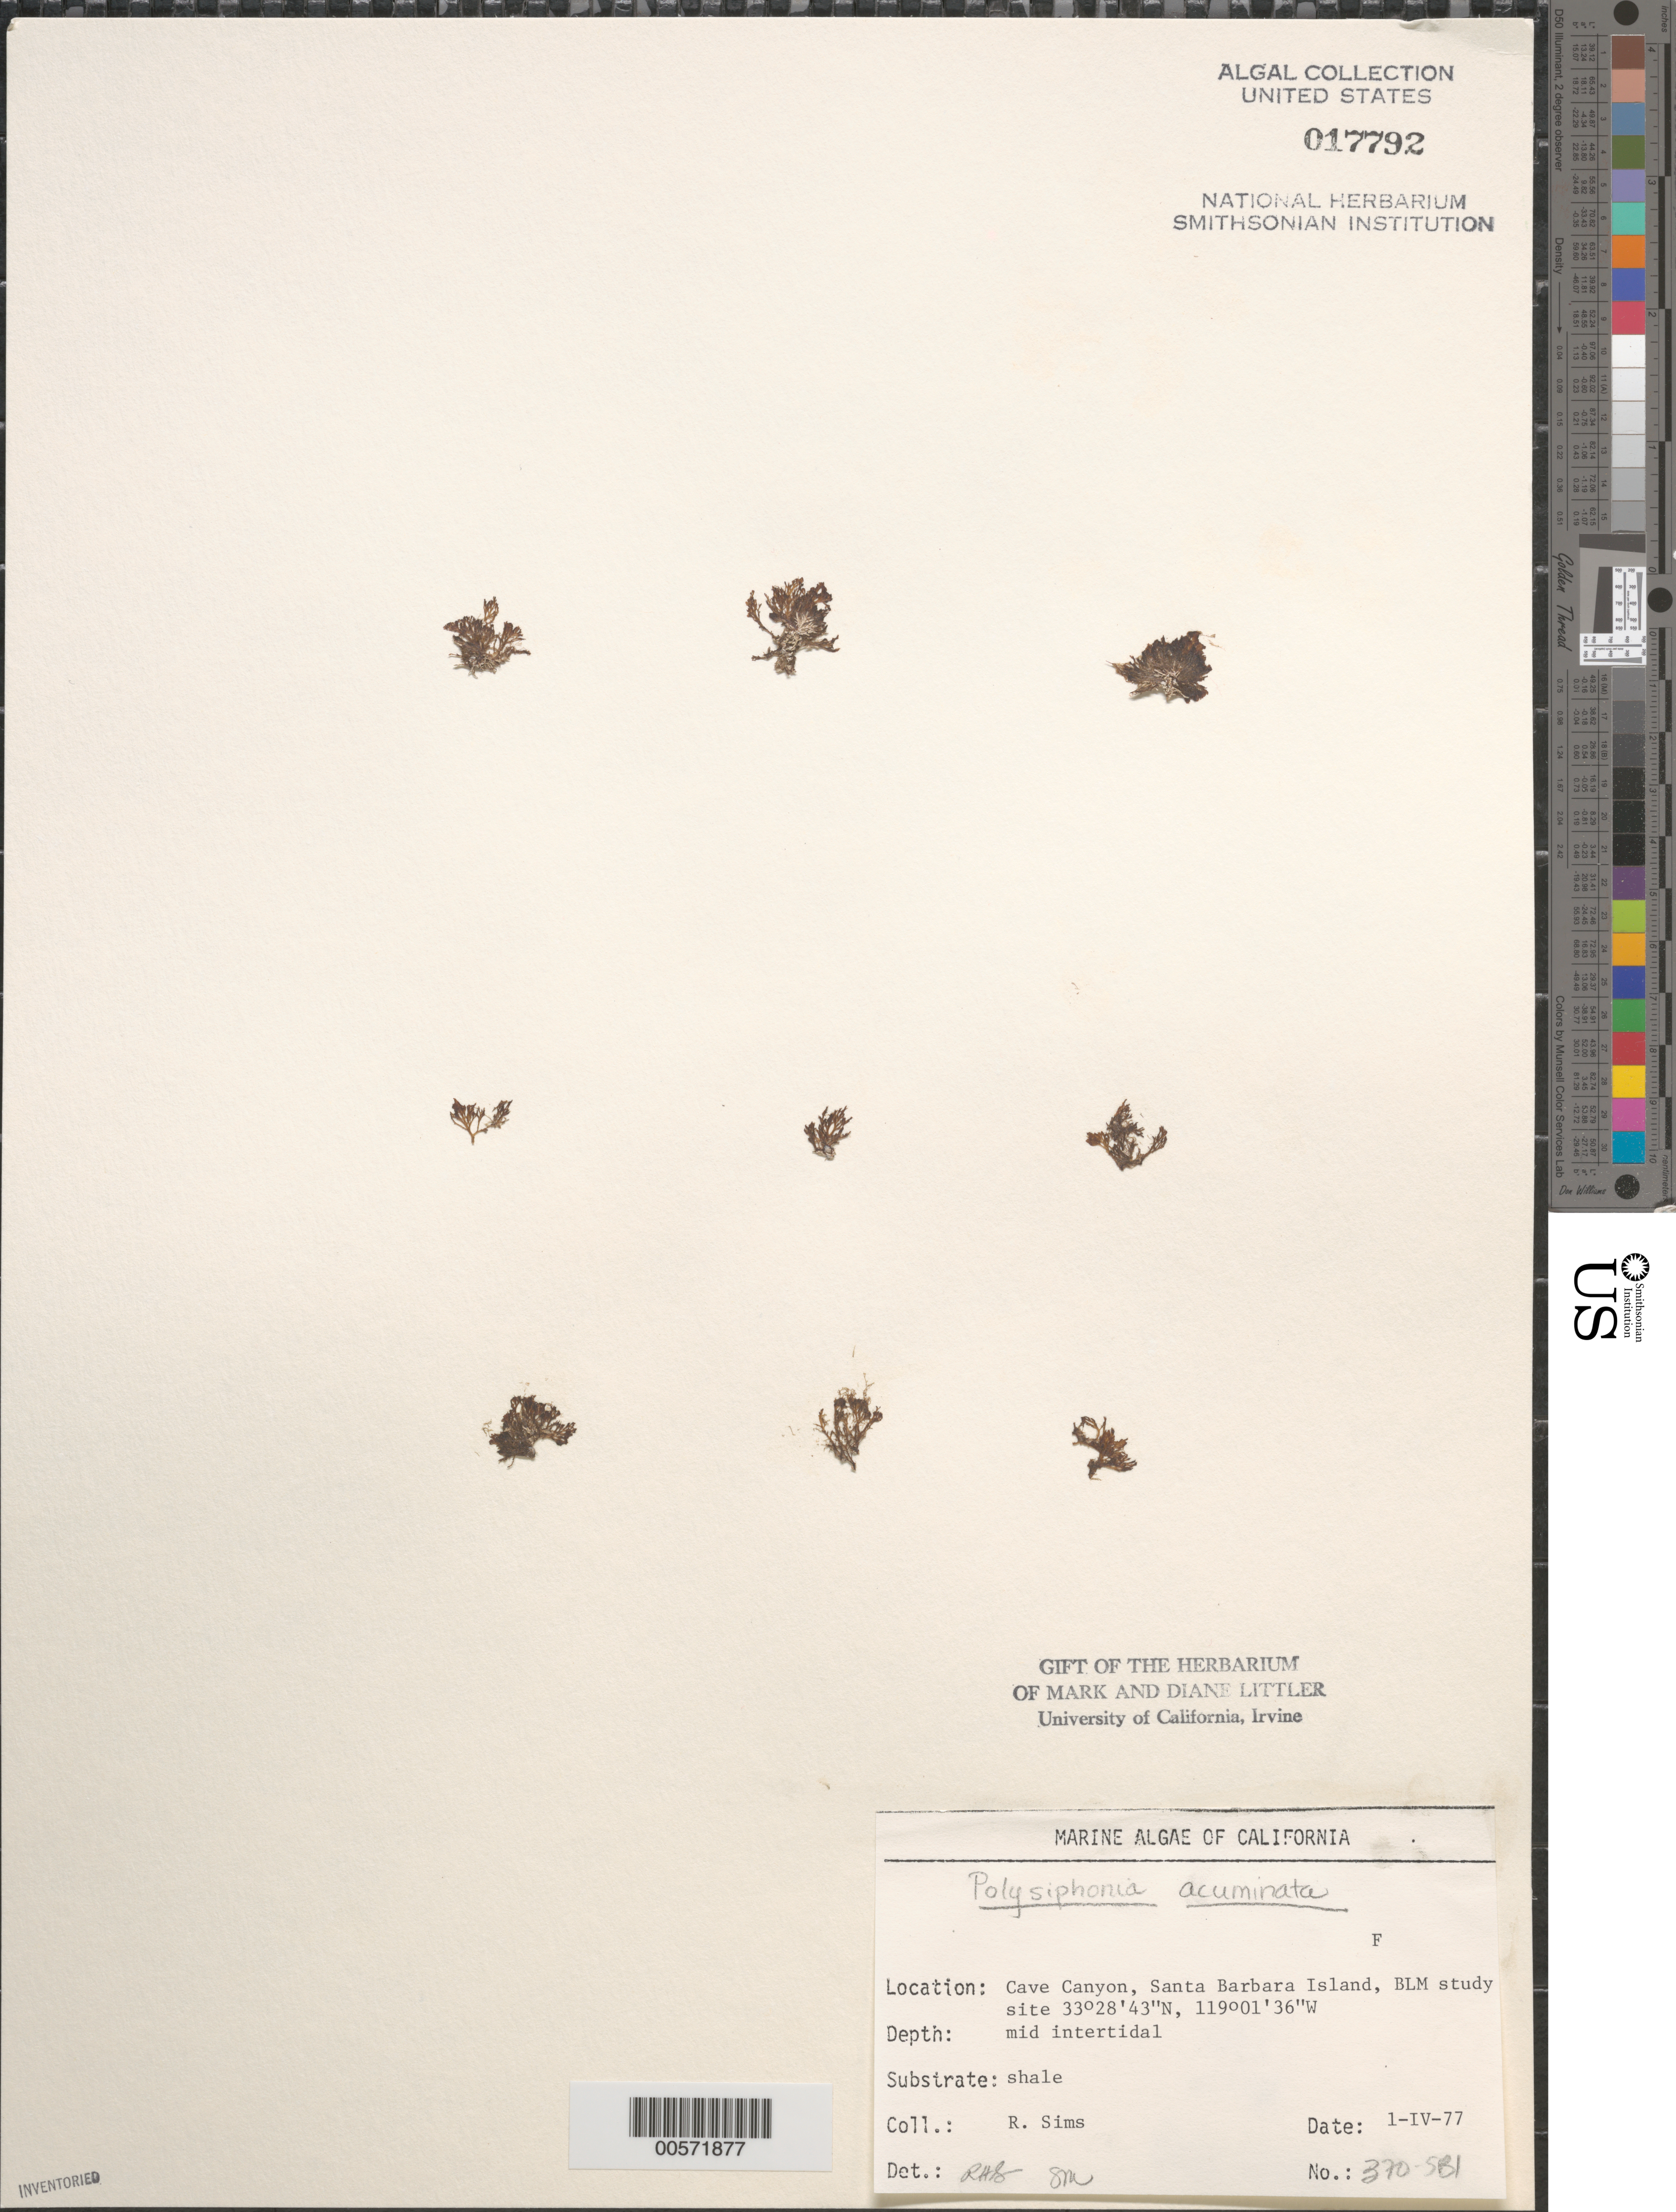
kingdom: Plantae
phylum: Rhodophyta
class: Florideophyceae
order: Ceramiales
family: Rhodomelaceae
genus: Polysiphonia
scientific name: Polysiphonia acuminata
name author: N.L. Gardner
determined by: Sims, Robert H.; Murray, S. N.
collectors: R. H. Sims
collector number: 370-sbi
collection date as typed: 01 Apr 1977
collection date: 1977-04-01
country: United States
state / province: California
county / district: Santa Barbara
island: Santa Barbara Island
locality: Cave Canyon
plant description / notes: BLM-SOCALBIGHT Rocky Intertidal Survey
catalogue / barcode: US 17792